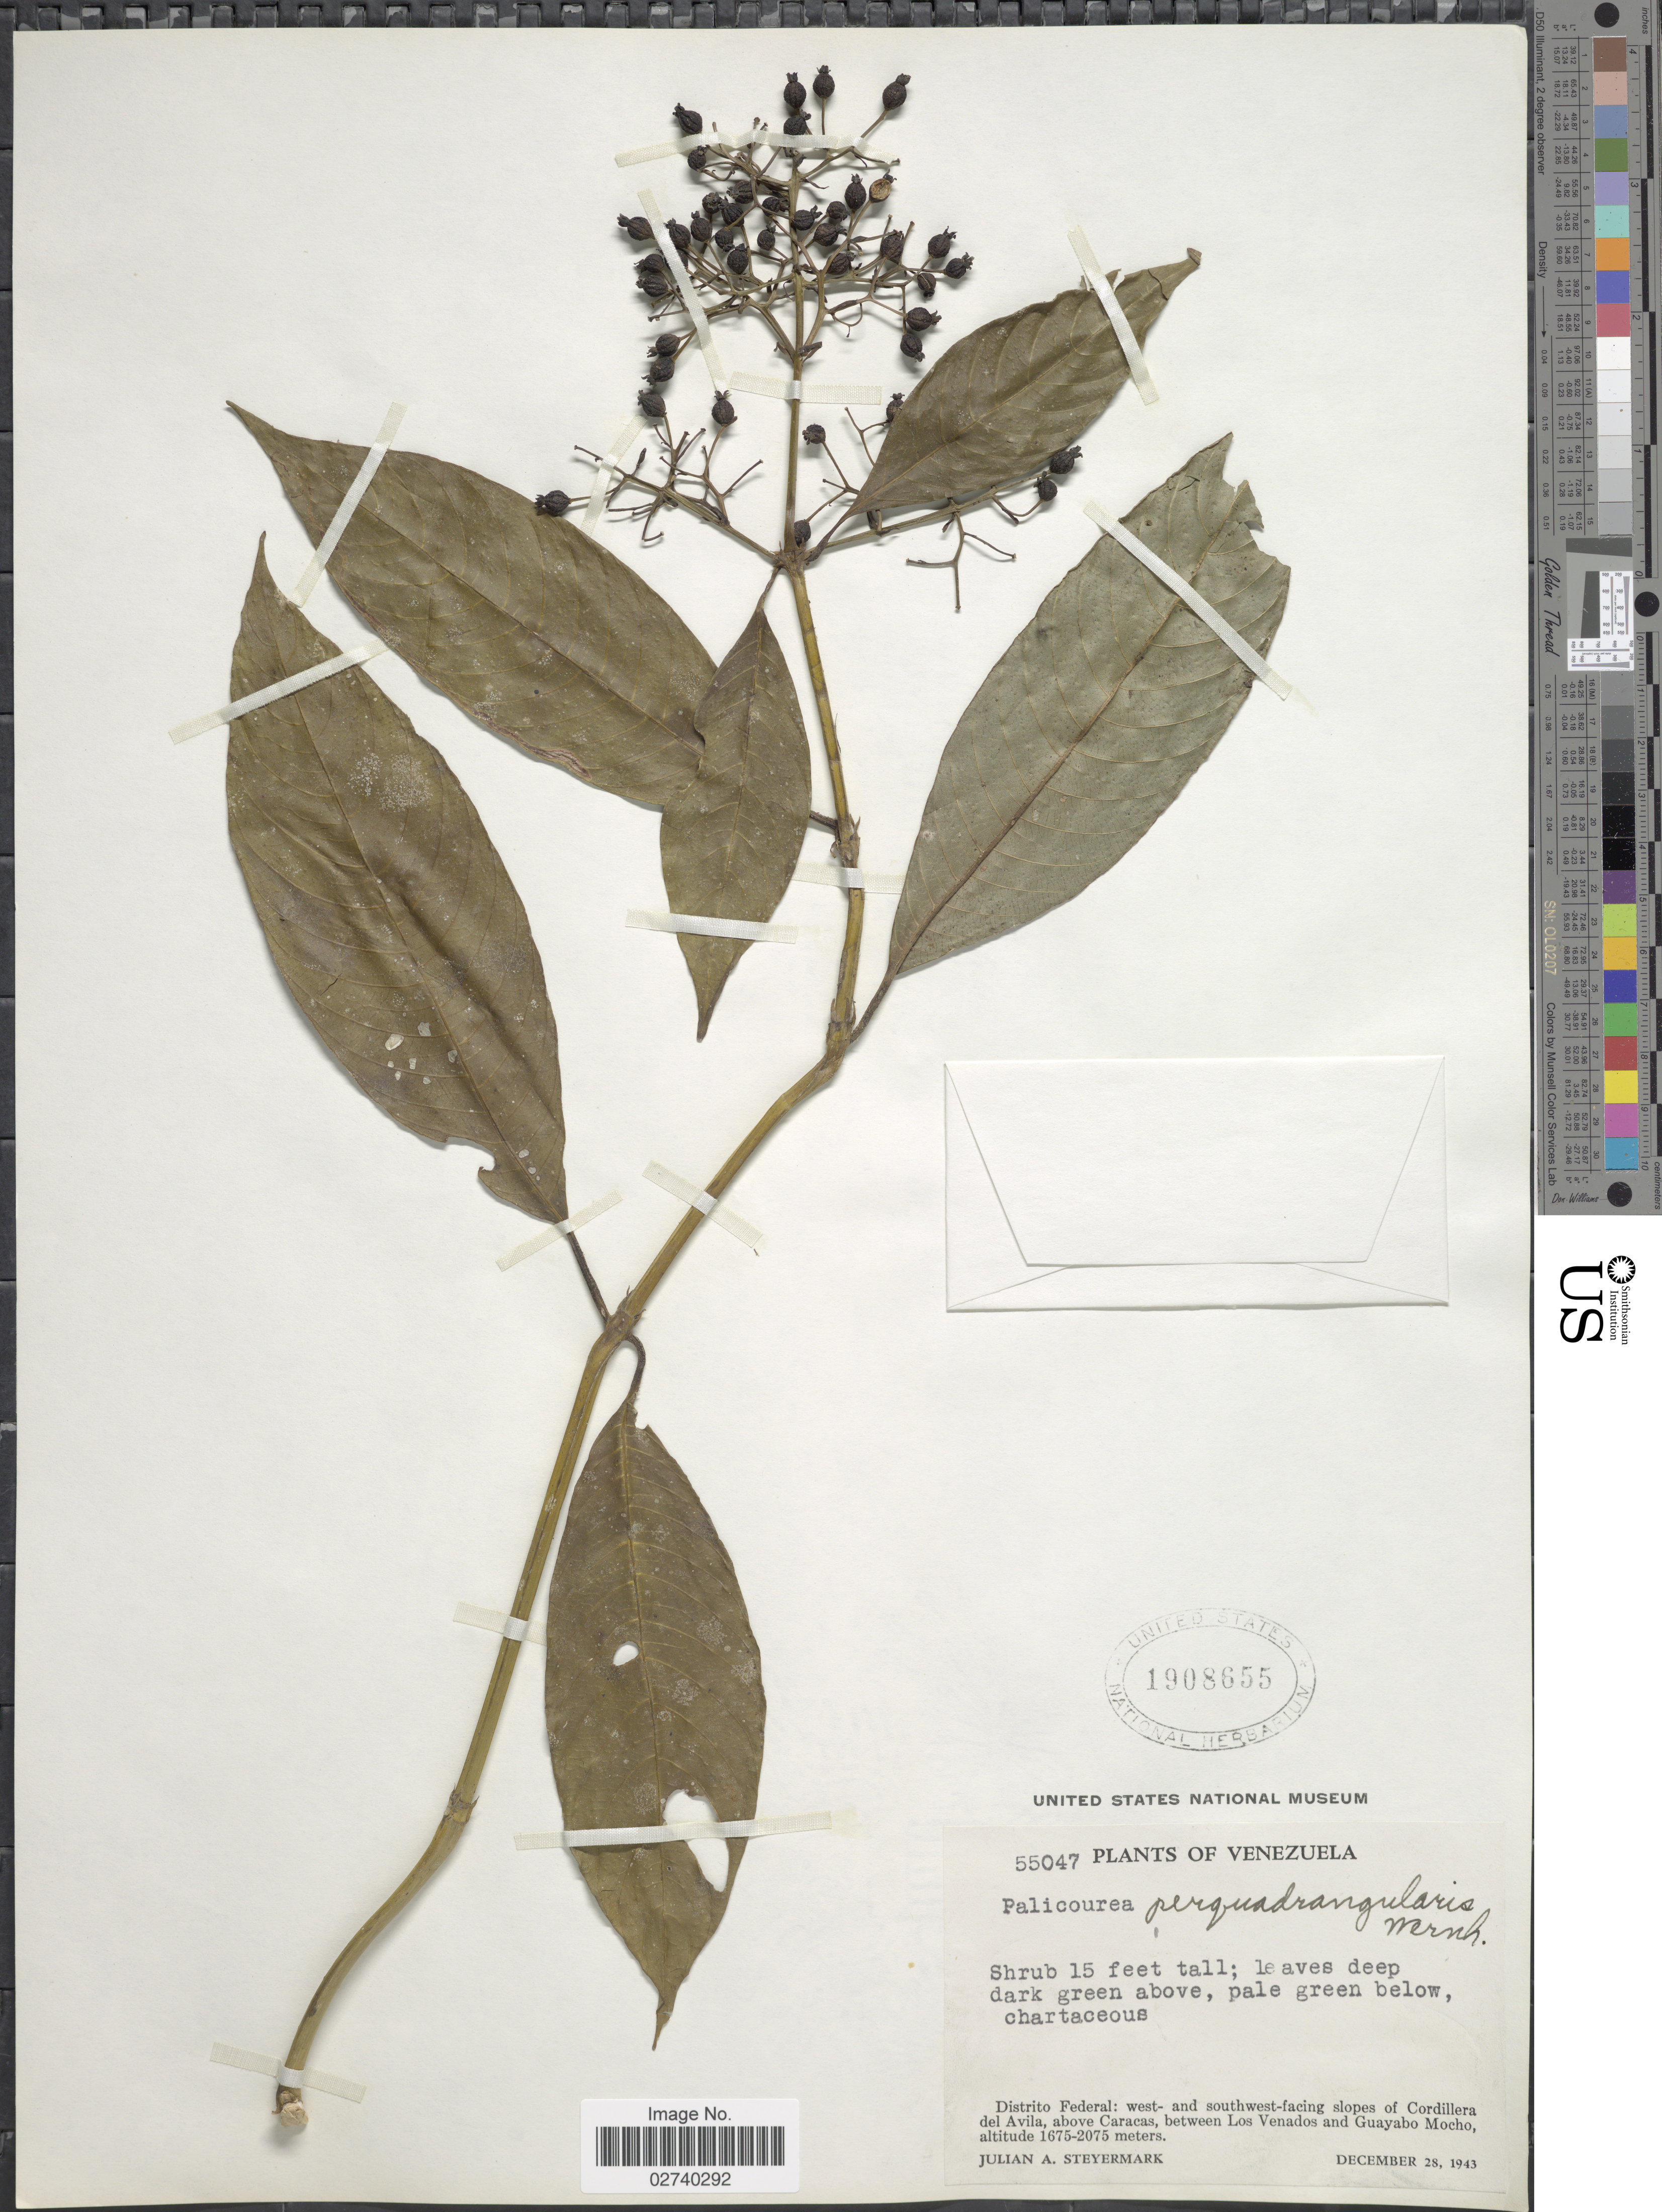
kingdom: Plantae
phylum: Tracheophyta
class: Magnoliopsida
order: Gentianales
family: Rubiaceae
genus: Palicourea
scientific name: Palicourea perquadrangularis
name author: Wernham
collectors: J. Steyermark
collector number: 55047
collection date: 1943-12-28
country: Venezuela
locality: Distrito Federal: west-and southwest-facing slopes of Cordillera del Avila, above Caracas, between Los Venados and Guayabo Mocho.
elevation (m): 1675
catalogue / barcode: US 1908655